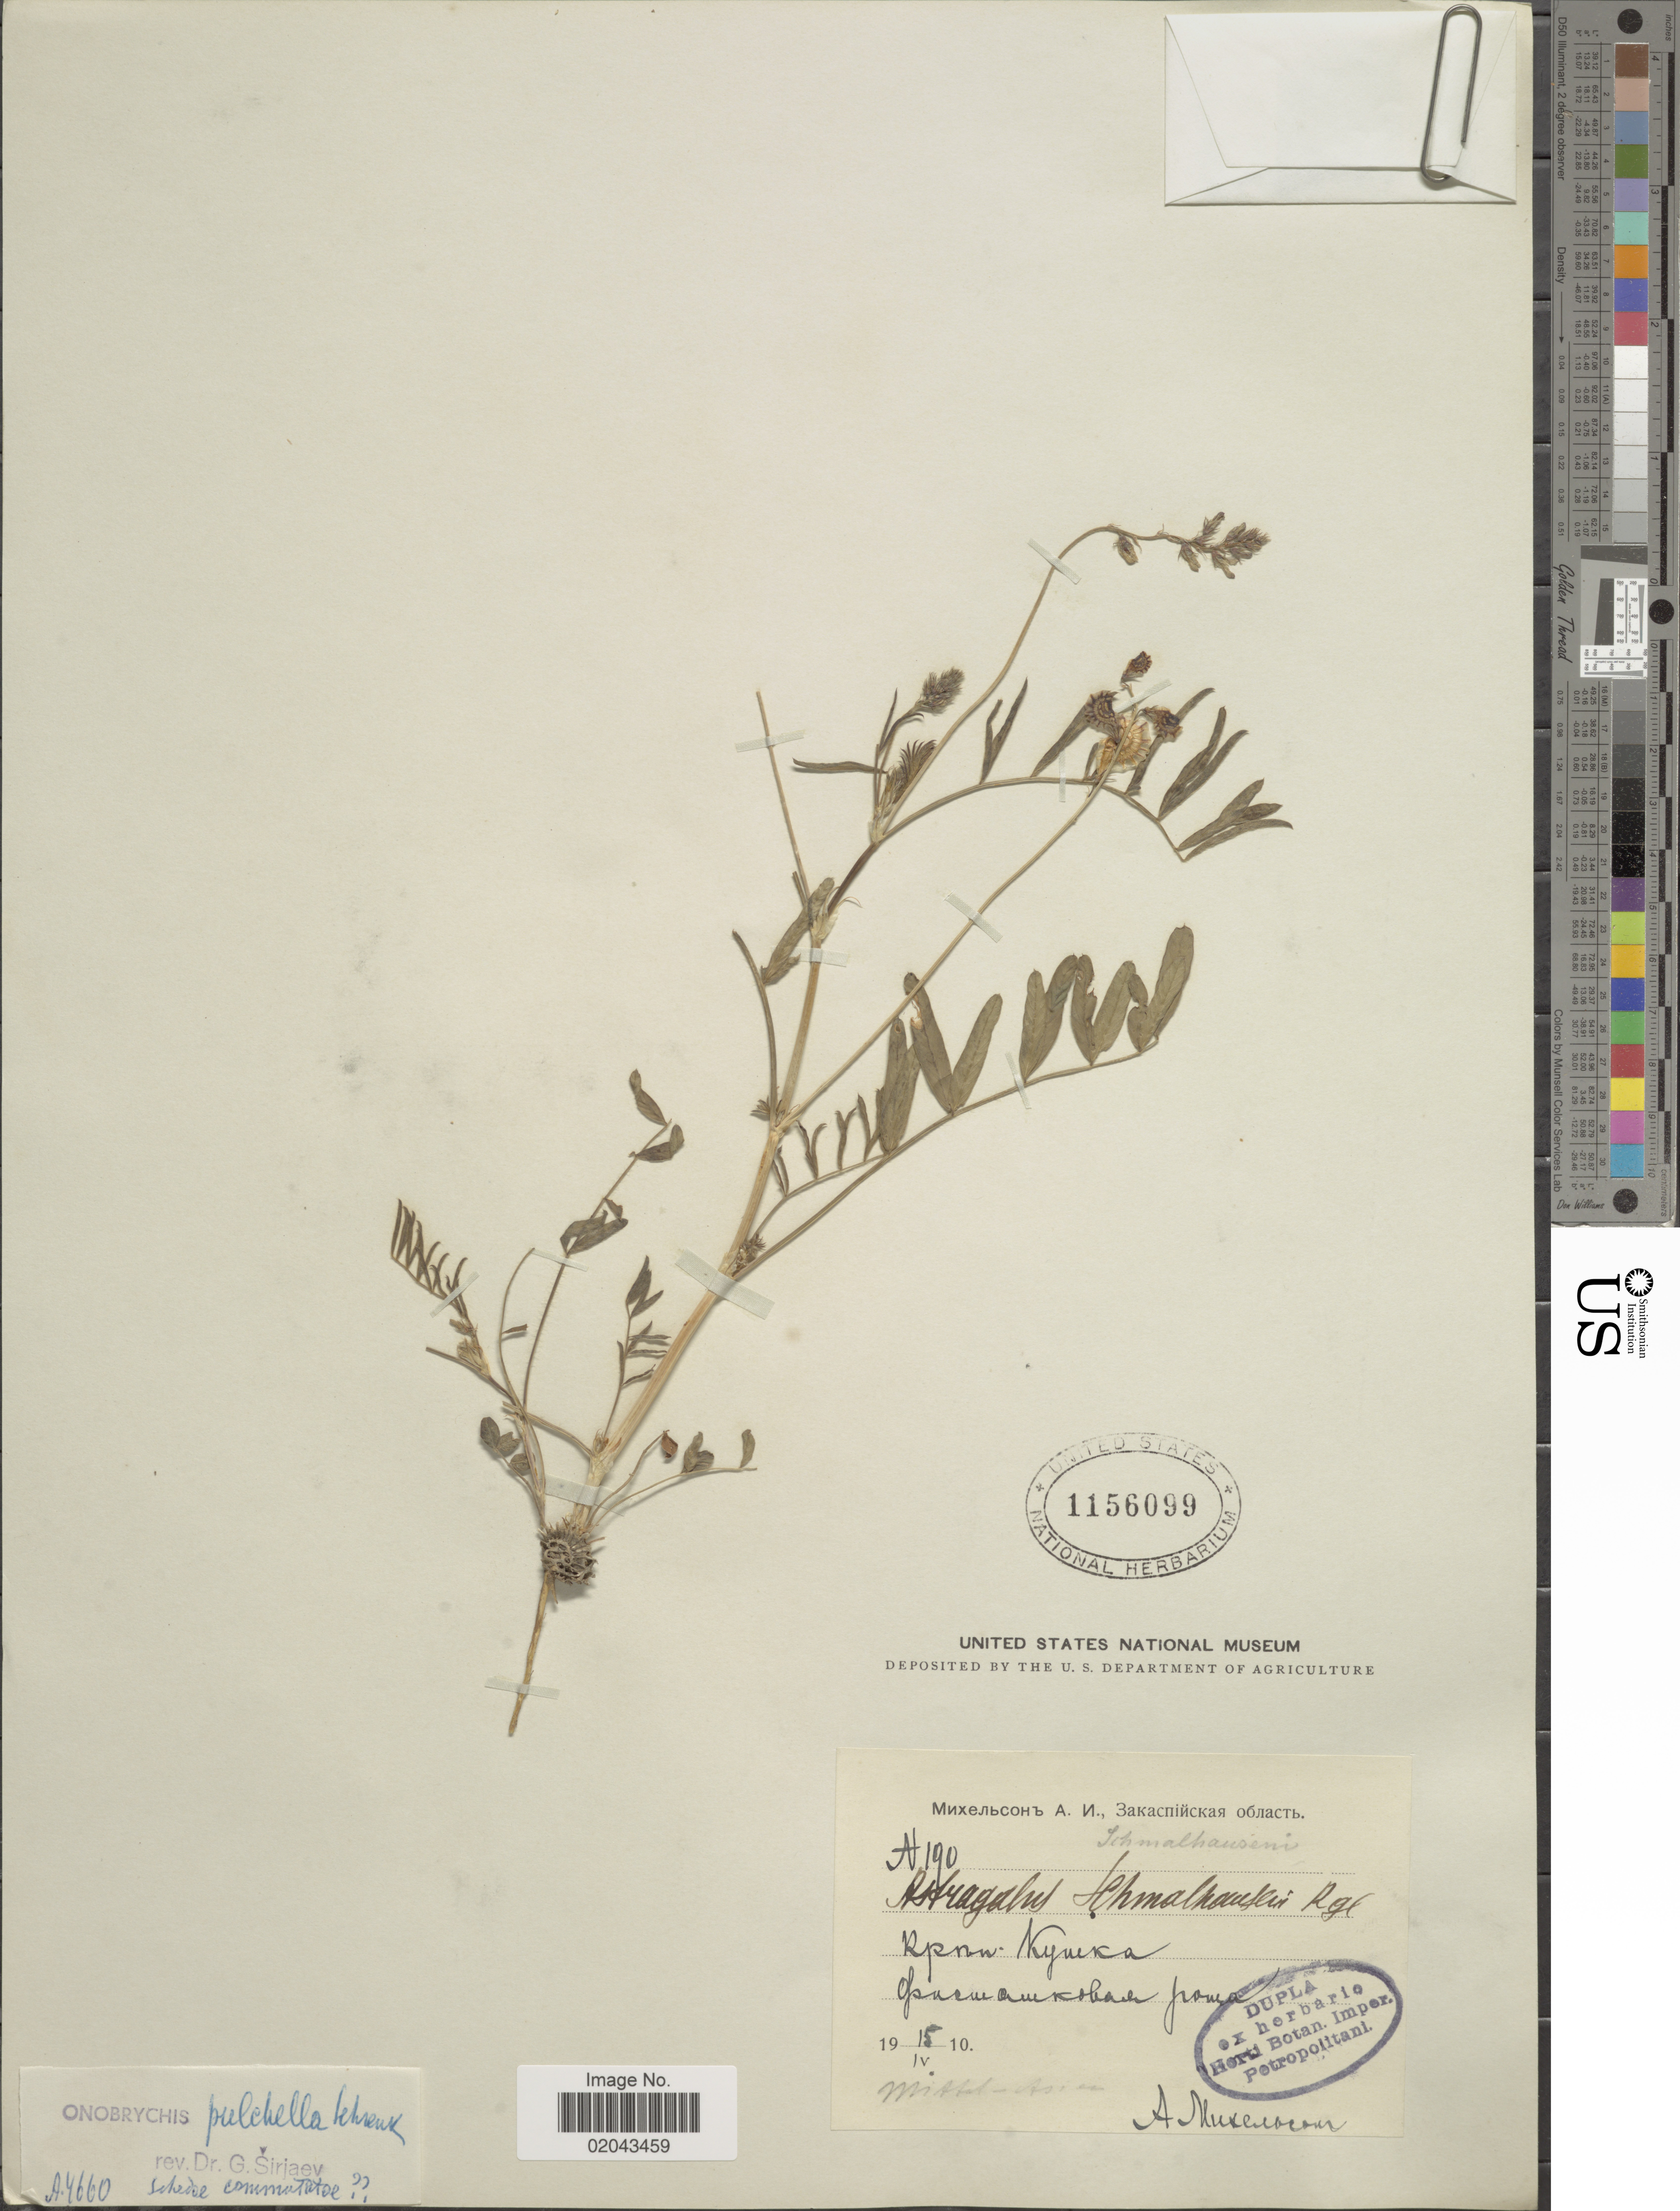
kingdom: Plantae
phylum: Tracheophyta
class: Magnoliopsida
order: Fabales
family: Fabaceae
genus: Onobrychis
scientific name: Onobrychis pulchella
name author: Schrenk ex Fisch. & C.A. Mey.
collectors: A. Mikhelson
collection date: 1910-04-15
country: Turkmenistan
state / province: Mary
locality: Kushka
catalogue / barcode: US 1156099